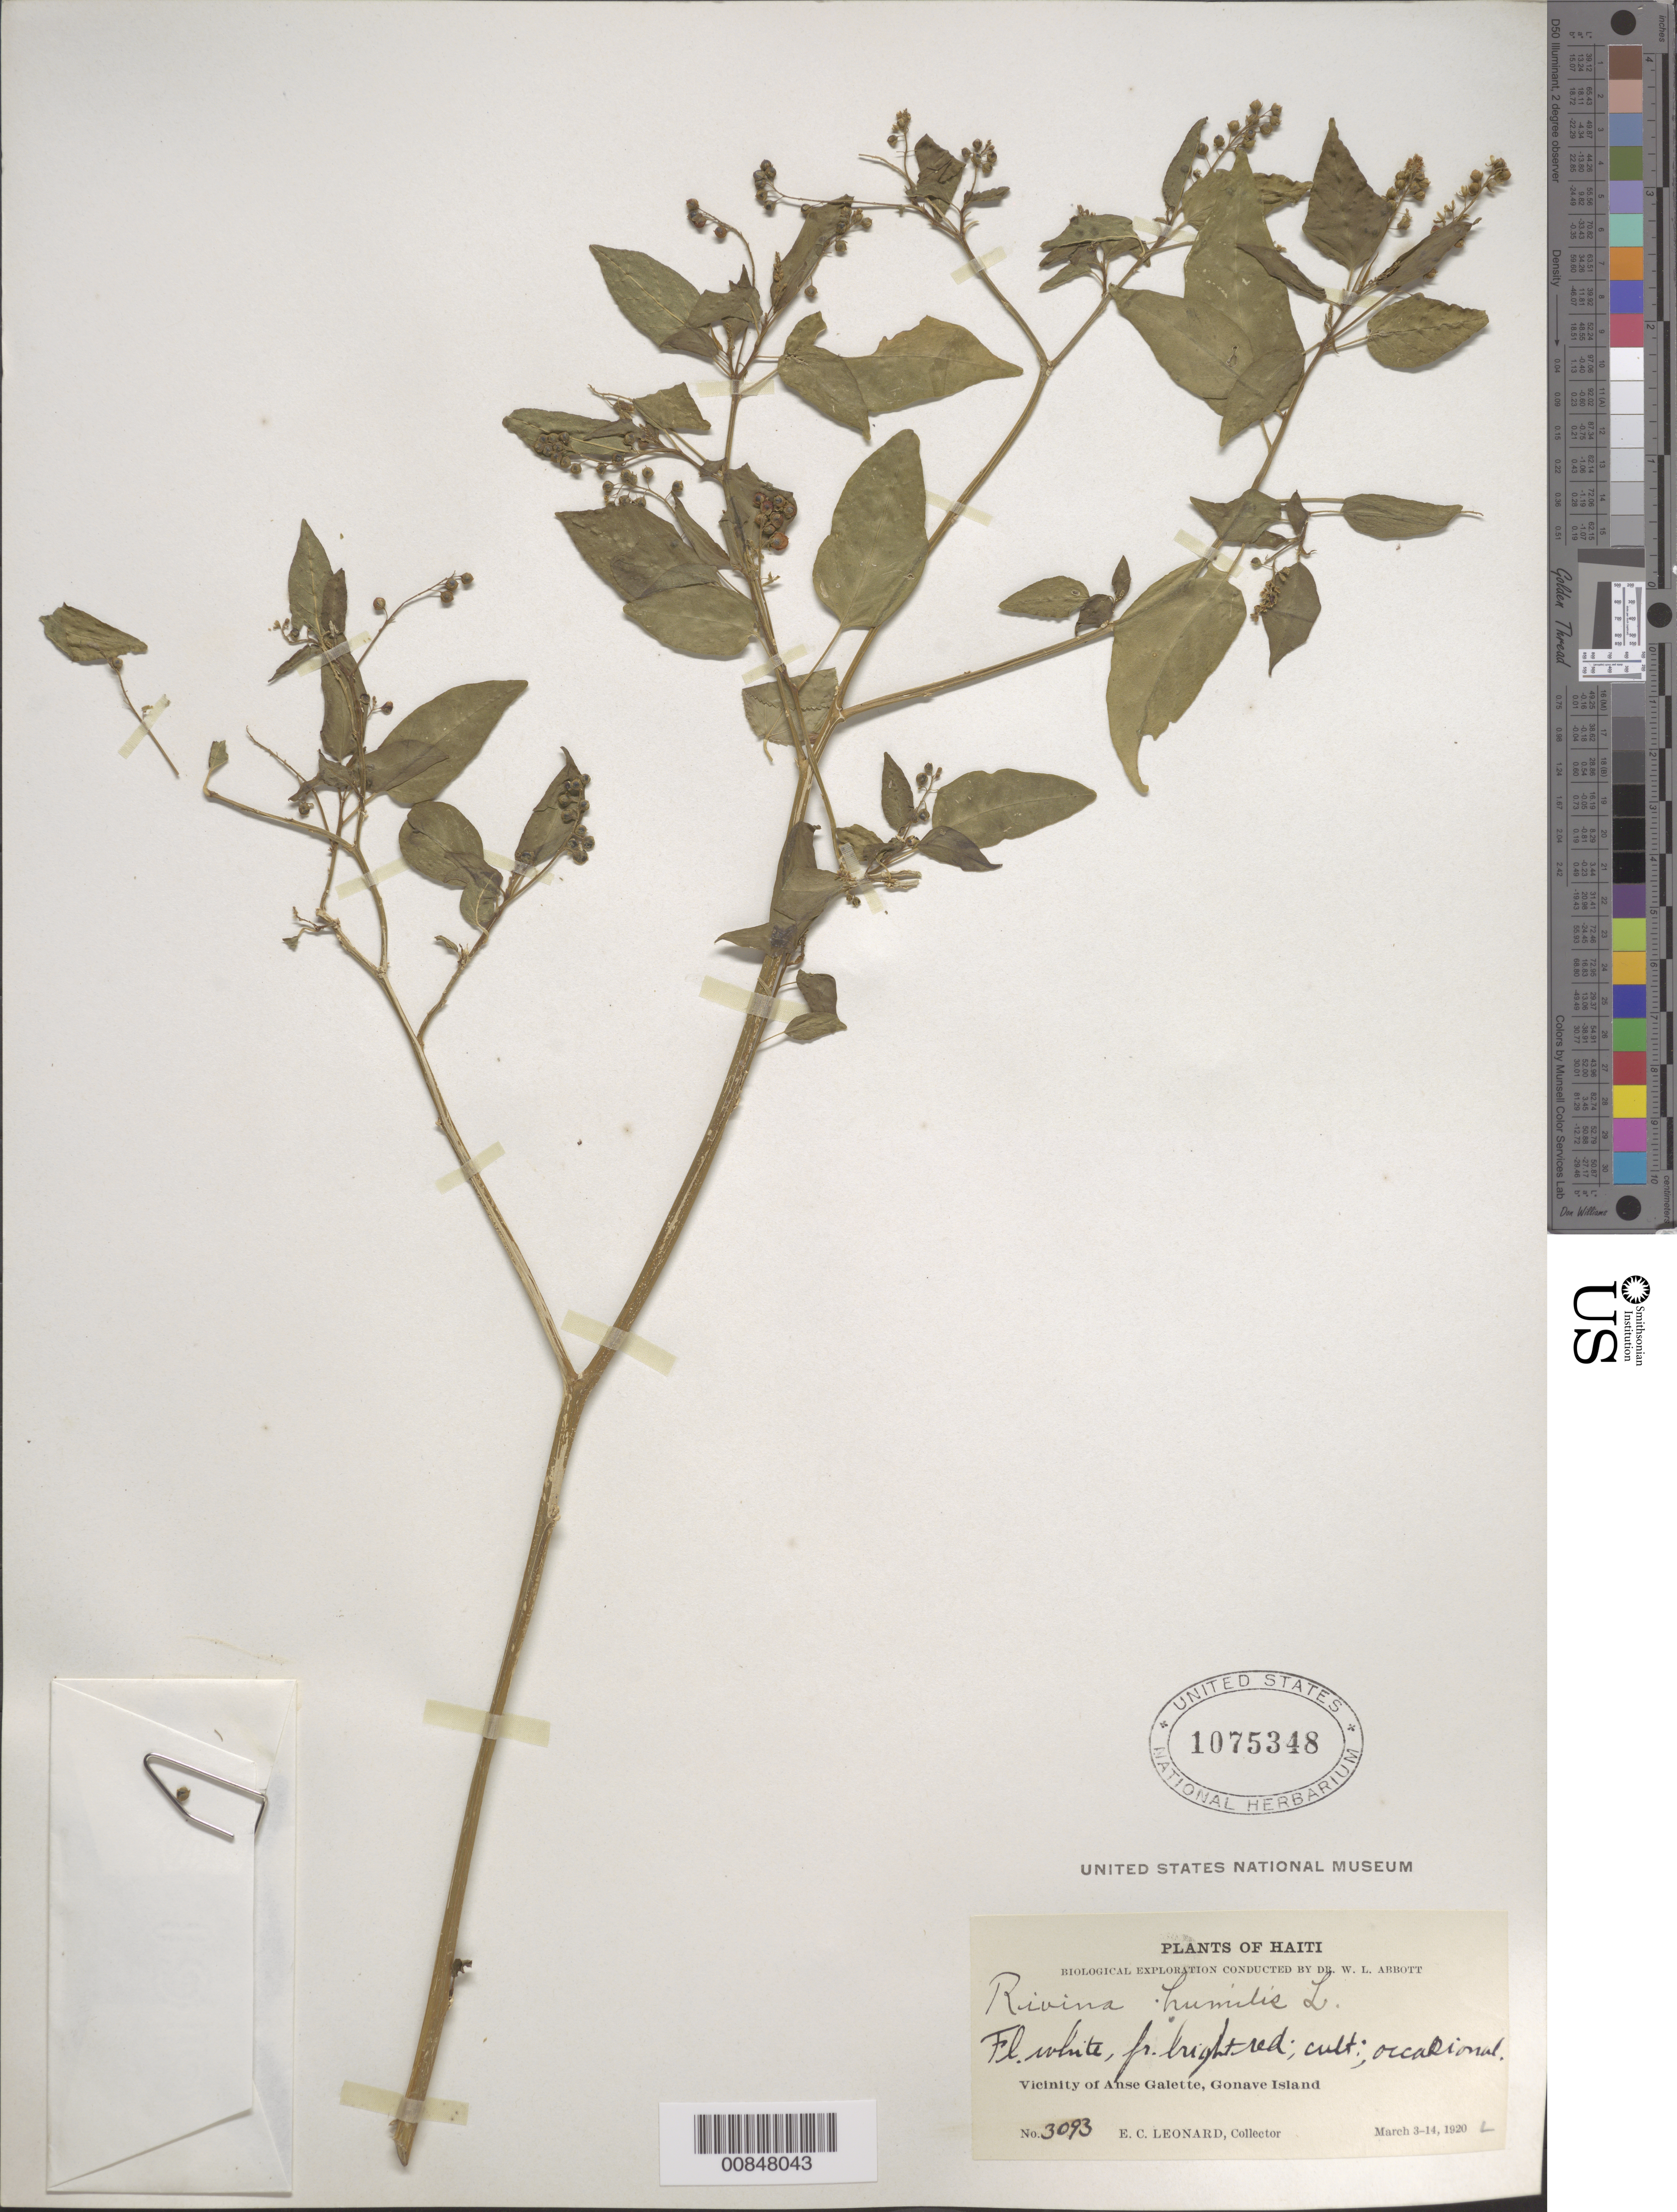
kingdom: Plantae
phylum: Tracheophyta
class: Magnoliopsida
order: Caryophyllales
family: Phytolaccaceae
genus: Rivina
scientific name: Rivina humilis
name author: L.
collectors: E. C. Leonard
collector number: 3093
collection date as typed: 03 Mar 1920 to 14 Mar 1920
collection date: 1920-03-03/1920-03-14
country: Haiti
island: Gonave I.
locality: Vicinity of Anse Galette, Gonave Island.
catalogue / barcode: US 1075348